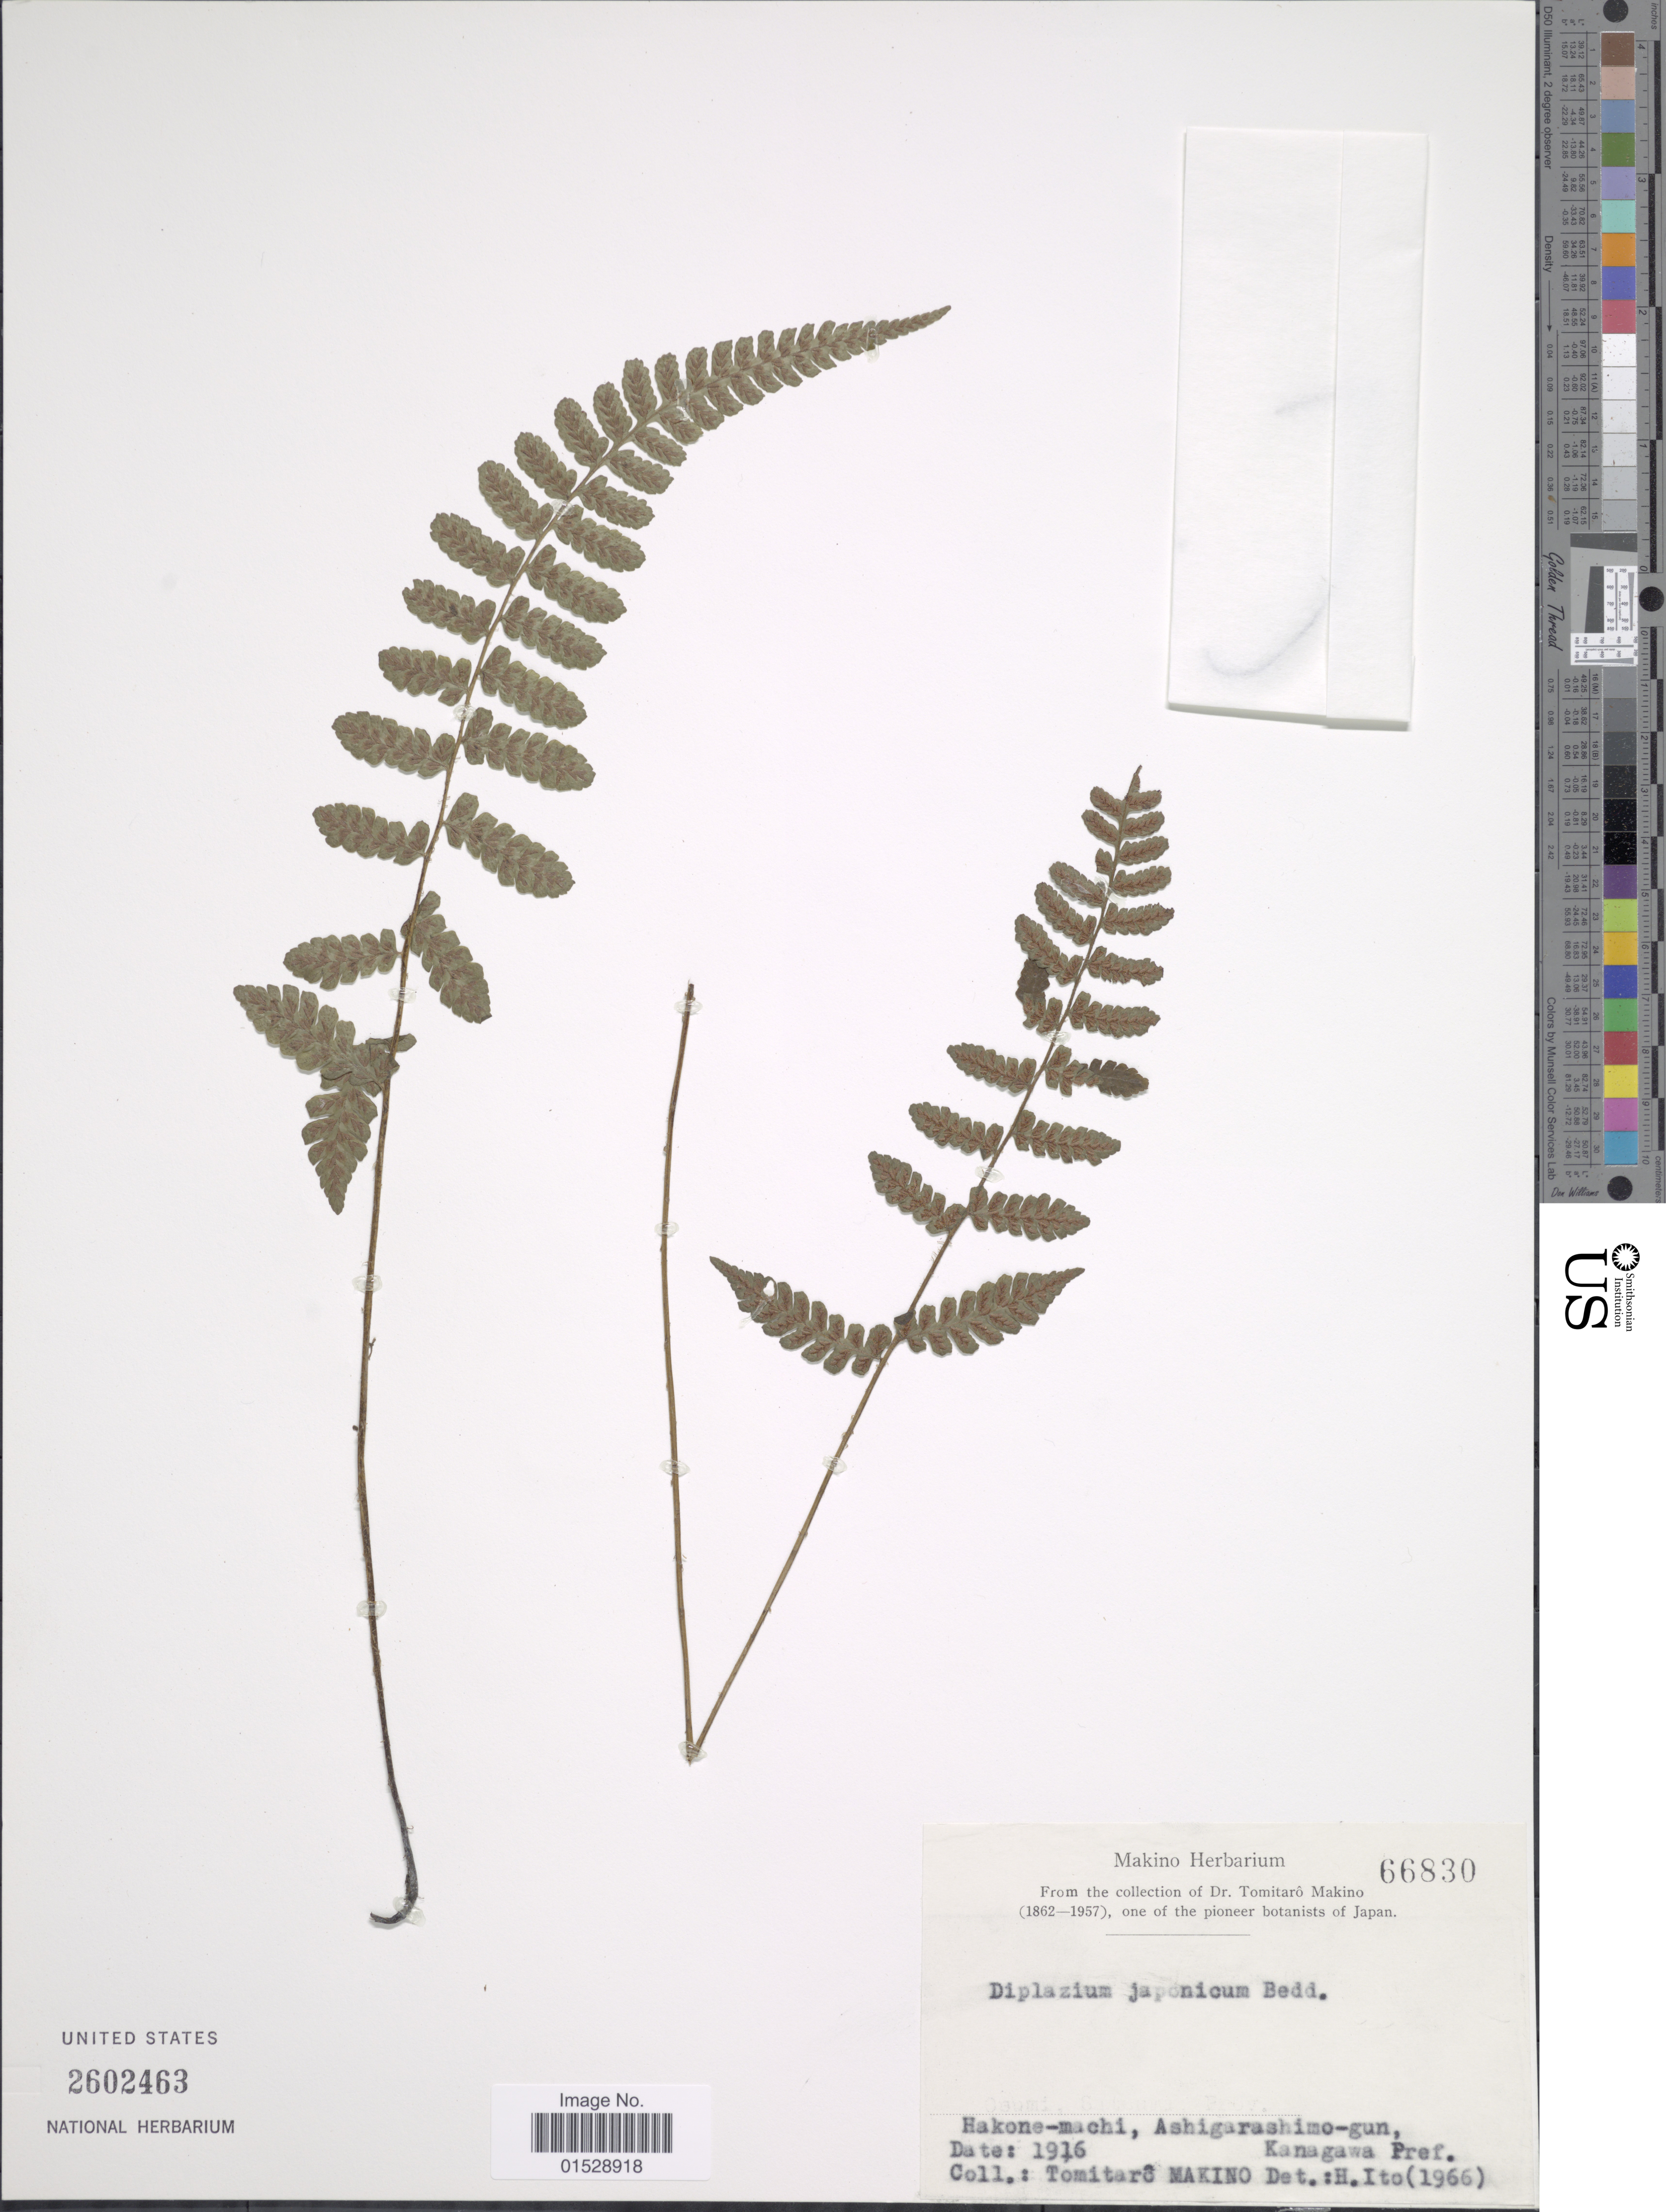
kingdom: Plantae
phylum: Tracheophyta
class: Polypodiopsida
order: Polypodiales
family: Athyriaceae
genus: Deparia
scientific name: Deparia japonica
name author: (Thunb.) M. Kato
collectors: T. Makino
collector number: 66830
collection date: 1916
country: Japan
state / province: Kanagawa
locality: Hakone-machi, Ashigarashimo-gun, Kanagawa Pref.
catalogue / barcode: US 2602463